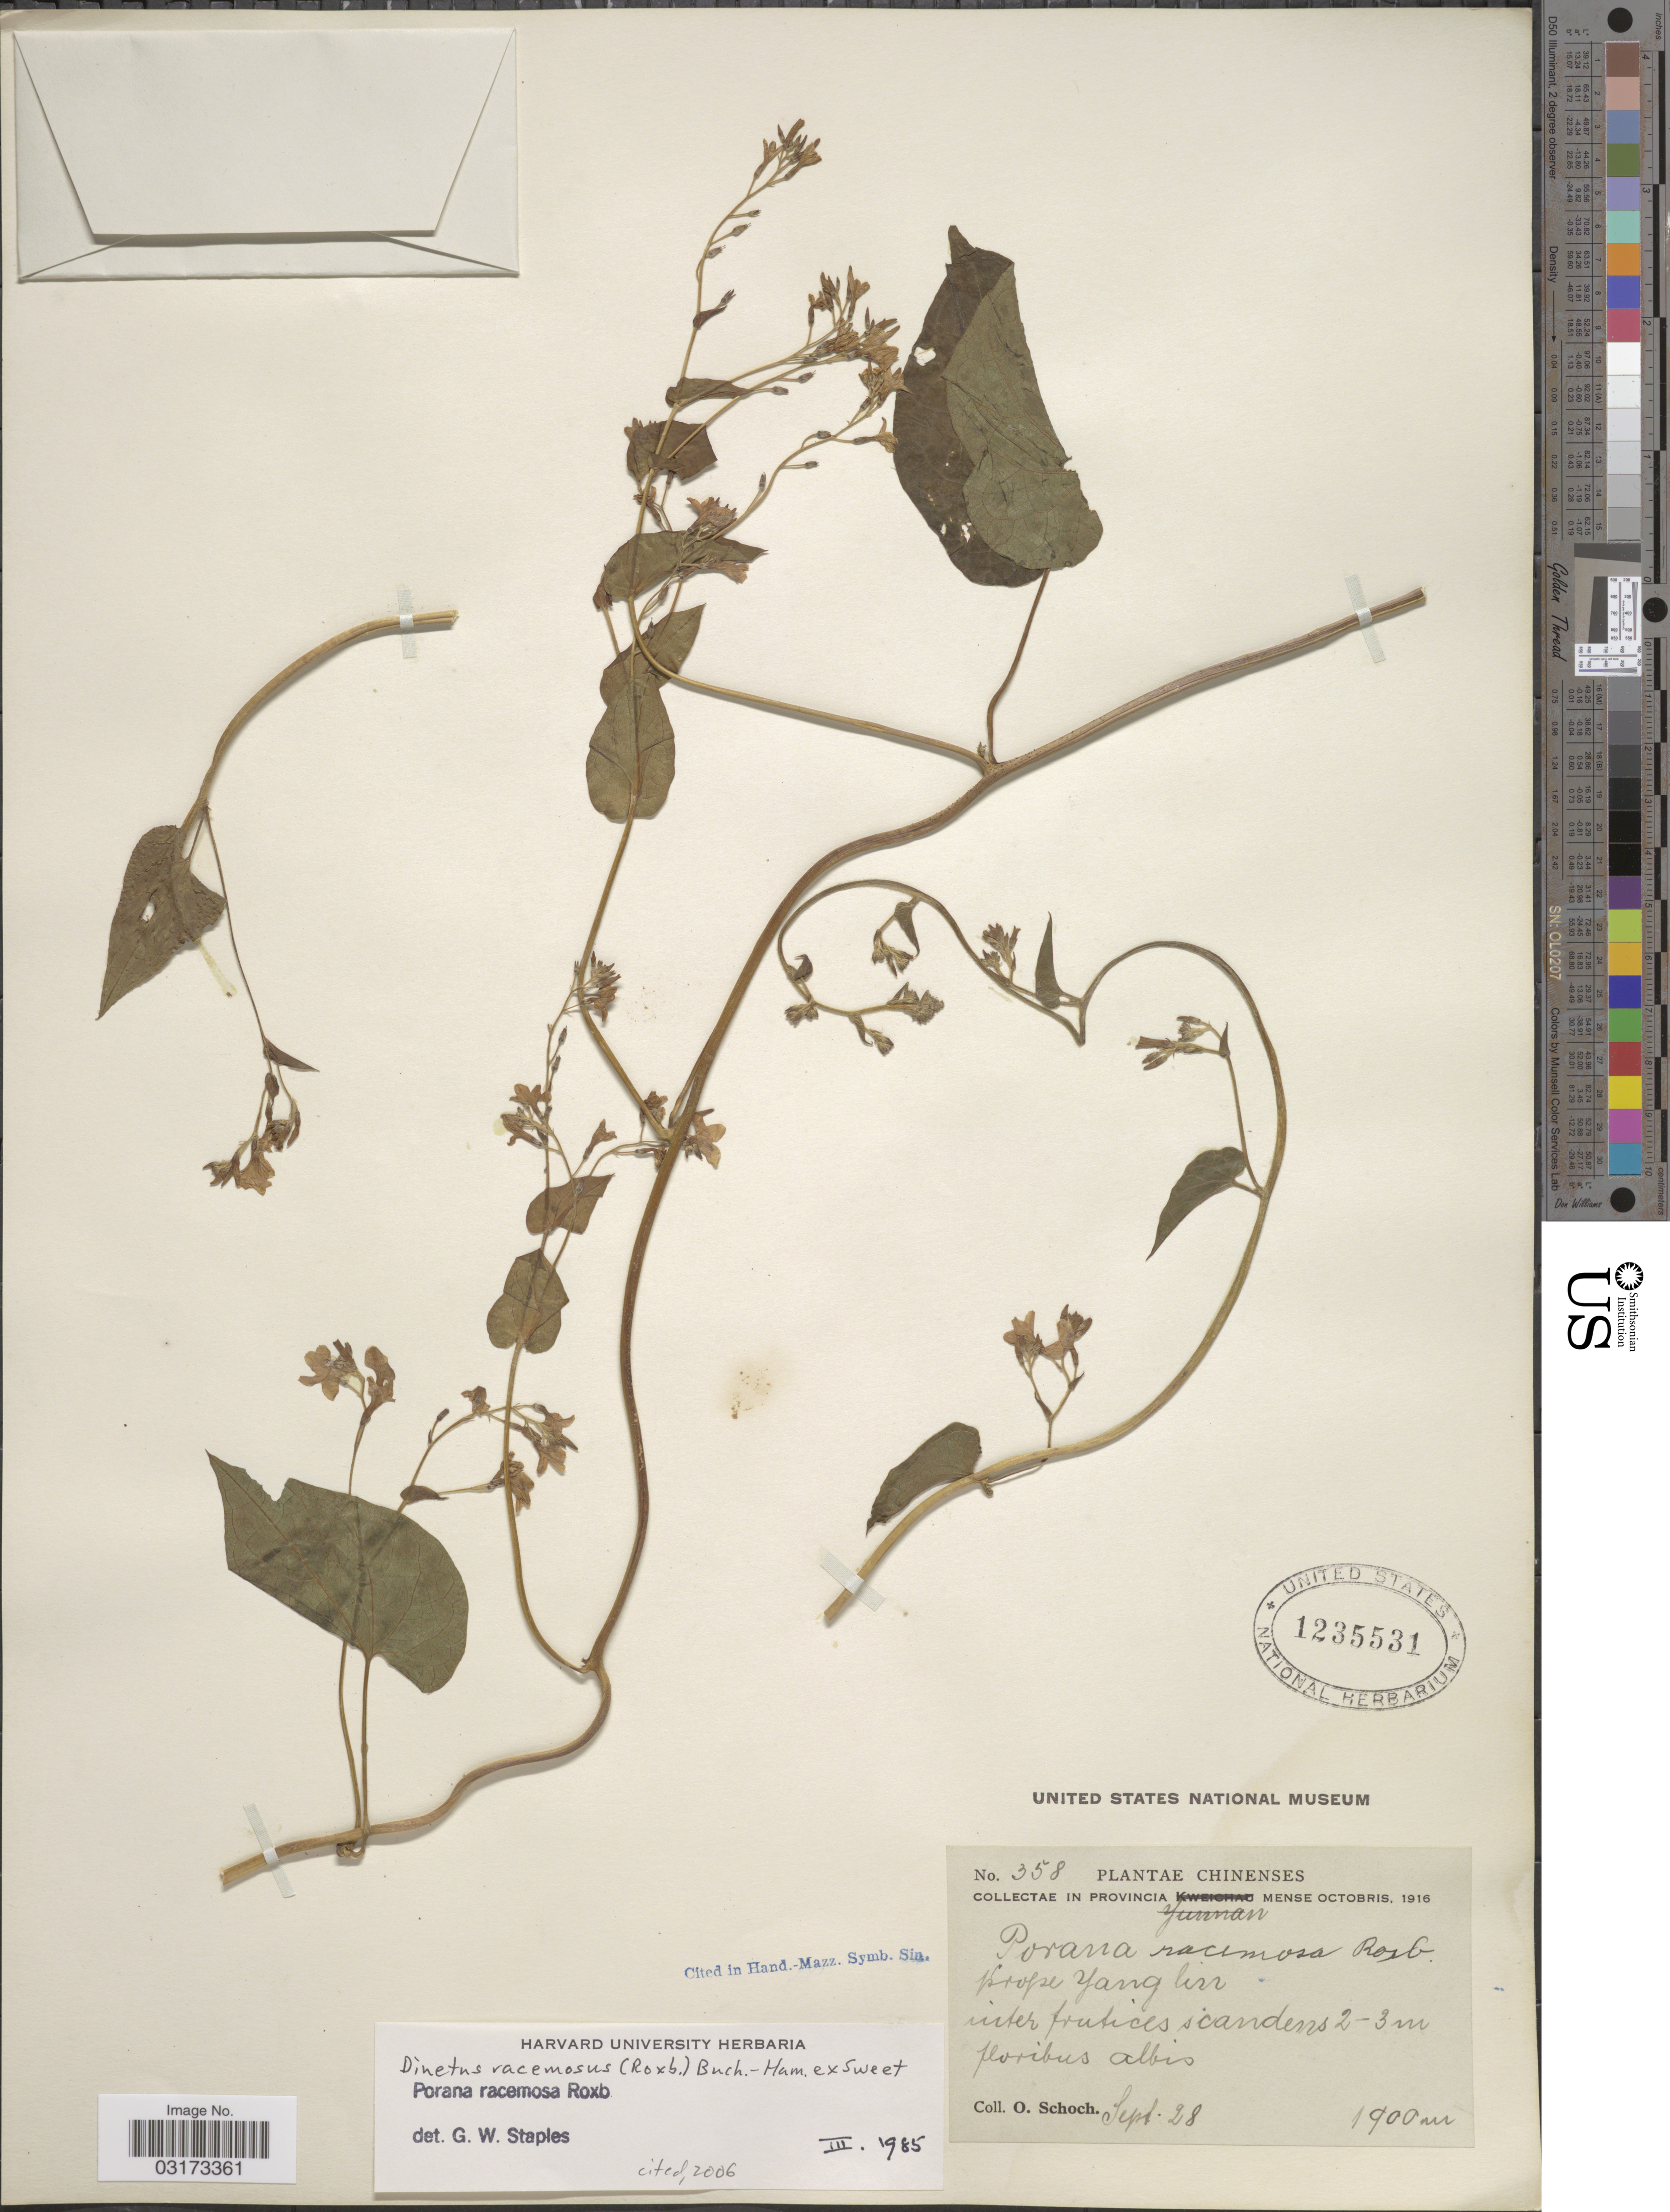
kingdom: Plantae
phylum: Tracheophyta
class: Magnoliopsida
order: Solanales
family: Convolvulaceae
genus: Dinetus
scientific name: Dinetus racemosus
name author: (Roxb.) Sweet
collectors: O. Schoch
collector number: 358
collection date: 1916-09-28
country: China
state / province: Yunnan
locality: Prope Yang lin.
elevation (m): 1900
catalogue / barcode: US 1235531